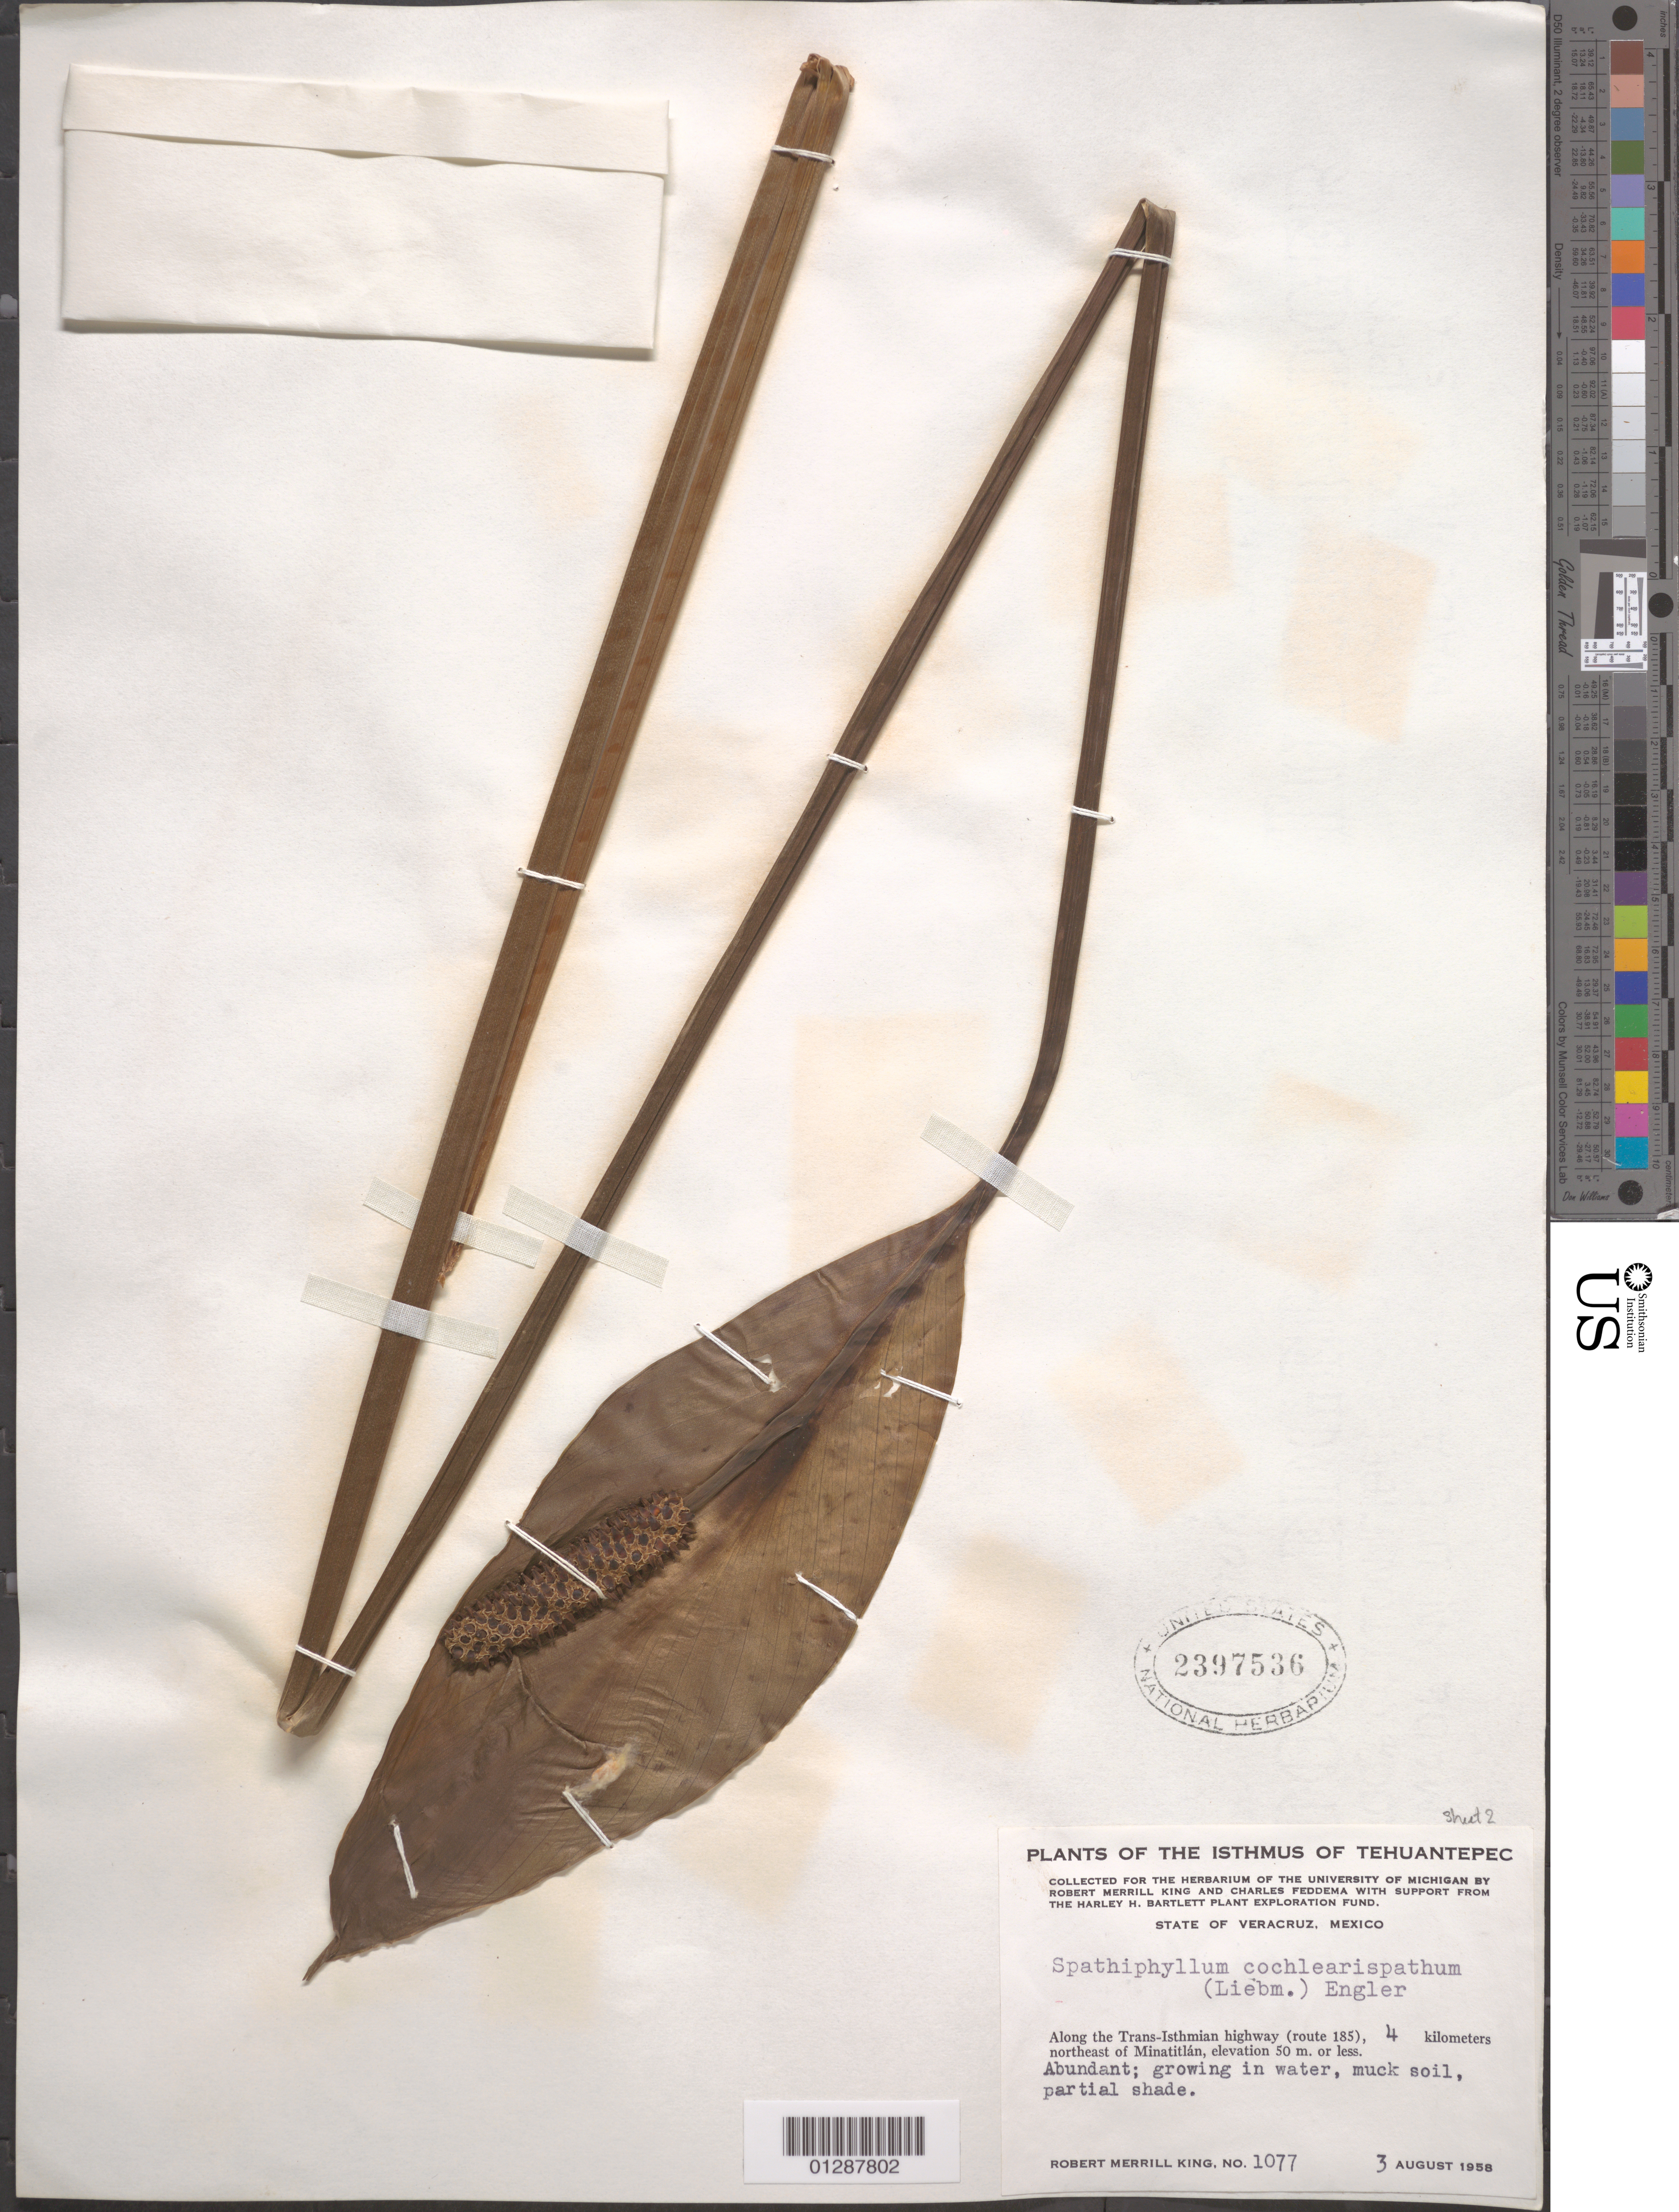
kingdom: Plantae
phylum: Tracheophyta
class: Liliopsida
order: Alismatales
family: Araceae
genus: Spathiphyllum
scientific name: Spathiphyllum cochlearispathum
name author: (Liebm.) Engl.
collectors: R. M. King & C. Feddema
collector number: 1077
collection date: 1958-08-03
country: Mexico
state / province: Veracruz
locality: State of Veracruz. Along the Trans-Isthmian highway (route 185), 4 kilometers northeast of Minatitlán.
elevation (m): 50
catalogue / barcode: US 2397536